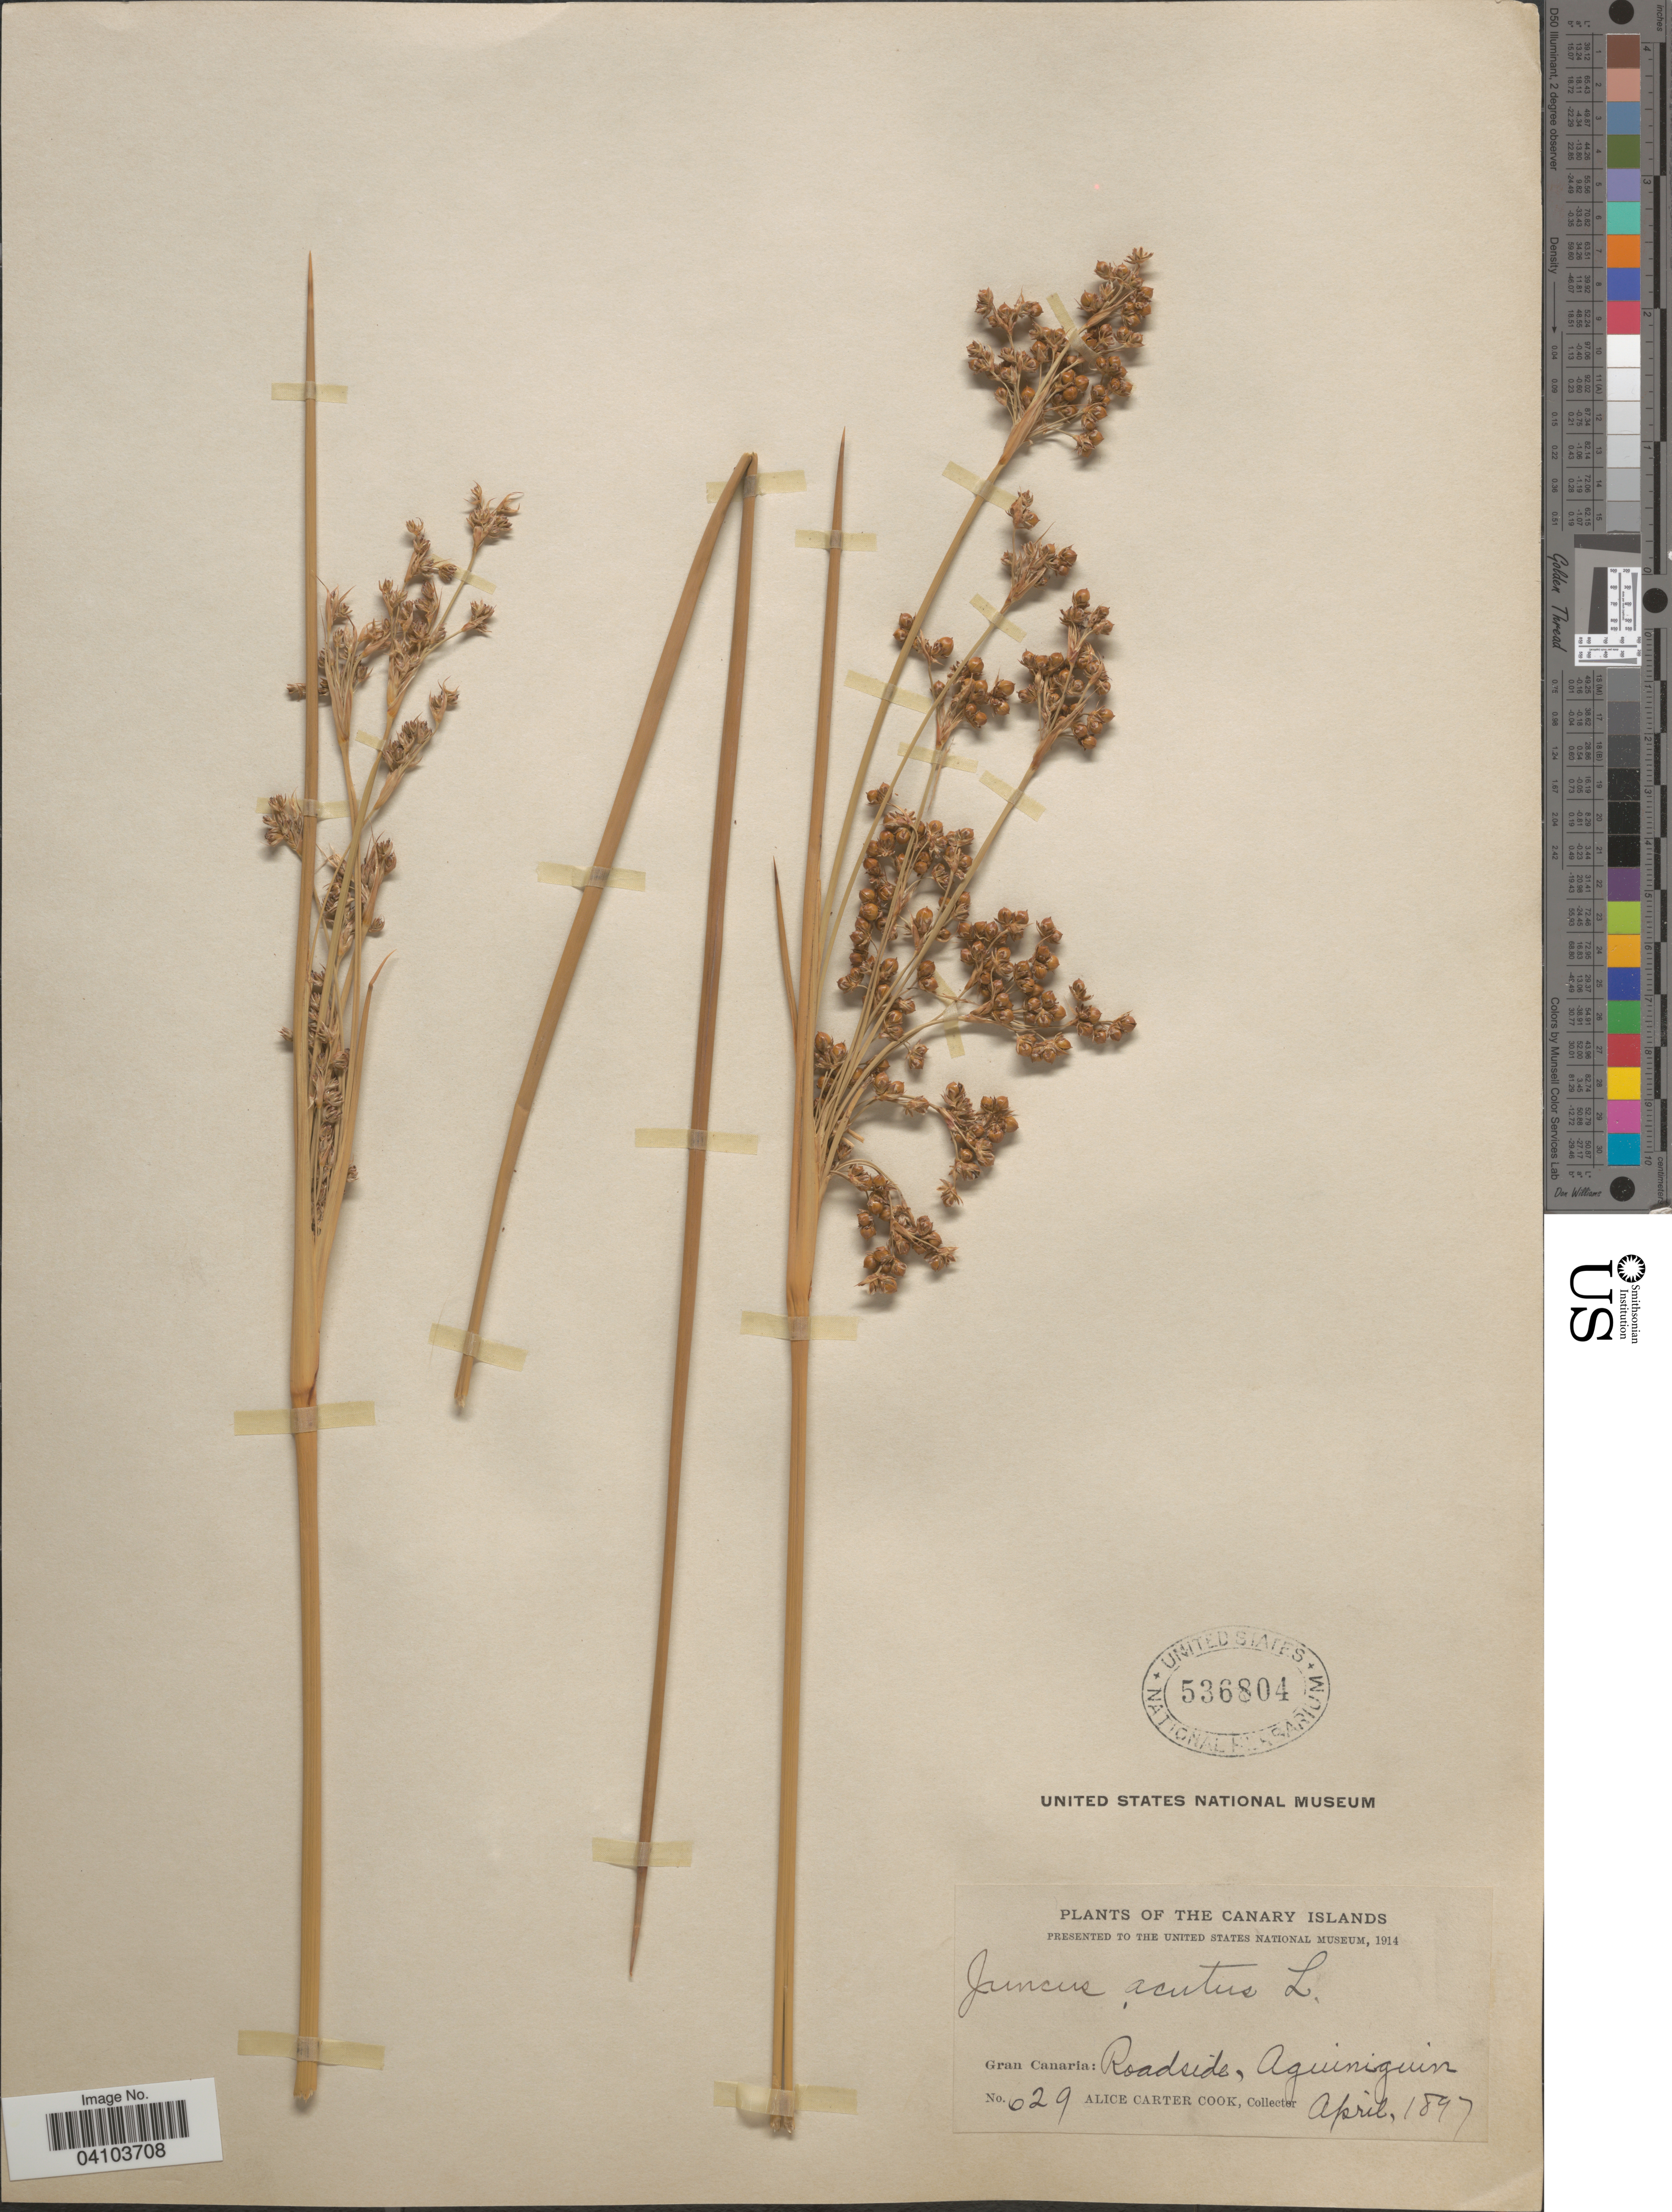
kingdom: Plantae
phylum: Tracheophyta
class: Liliopsida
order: Poales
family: Juncaceae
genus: Juncus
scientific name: Juncus acutus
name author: L.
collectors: Alice C. Cook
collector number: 629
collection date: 1897-04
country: Spain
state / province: Canarias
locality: The Canary Islands. Gran Canaria: Roadside, Aguiniguin.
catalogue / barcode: US 536804